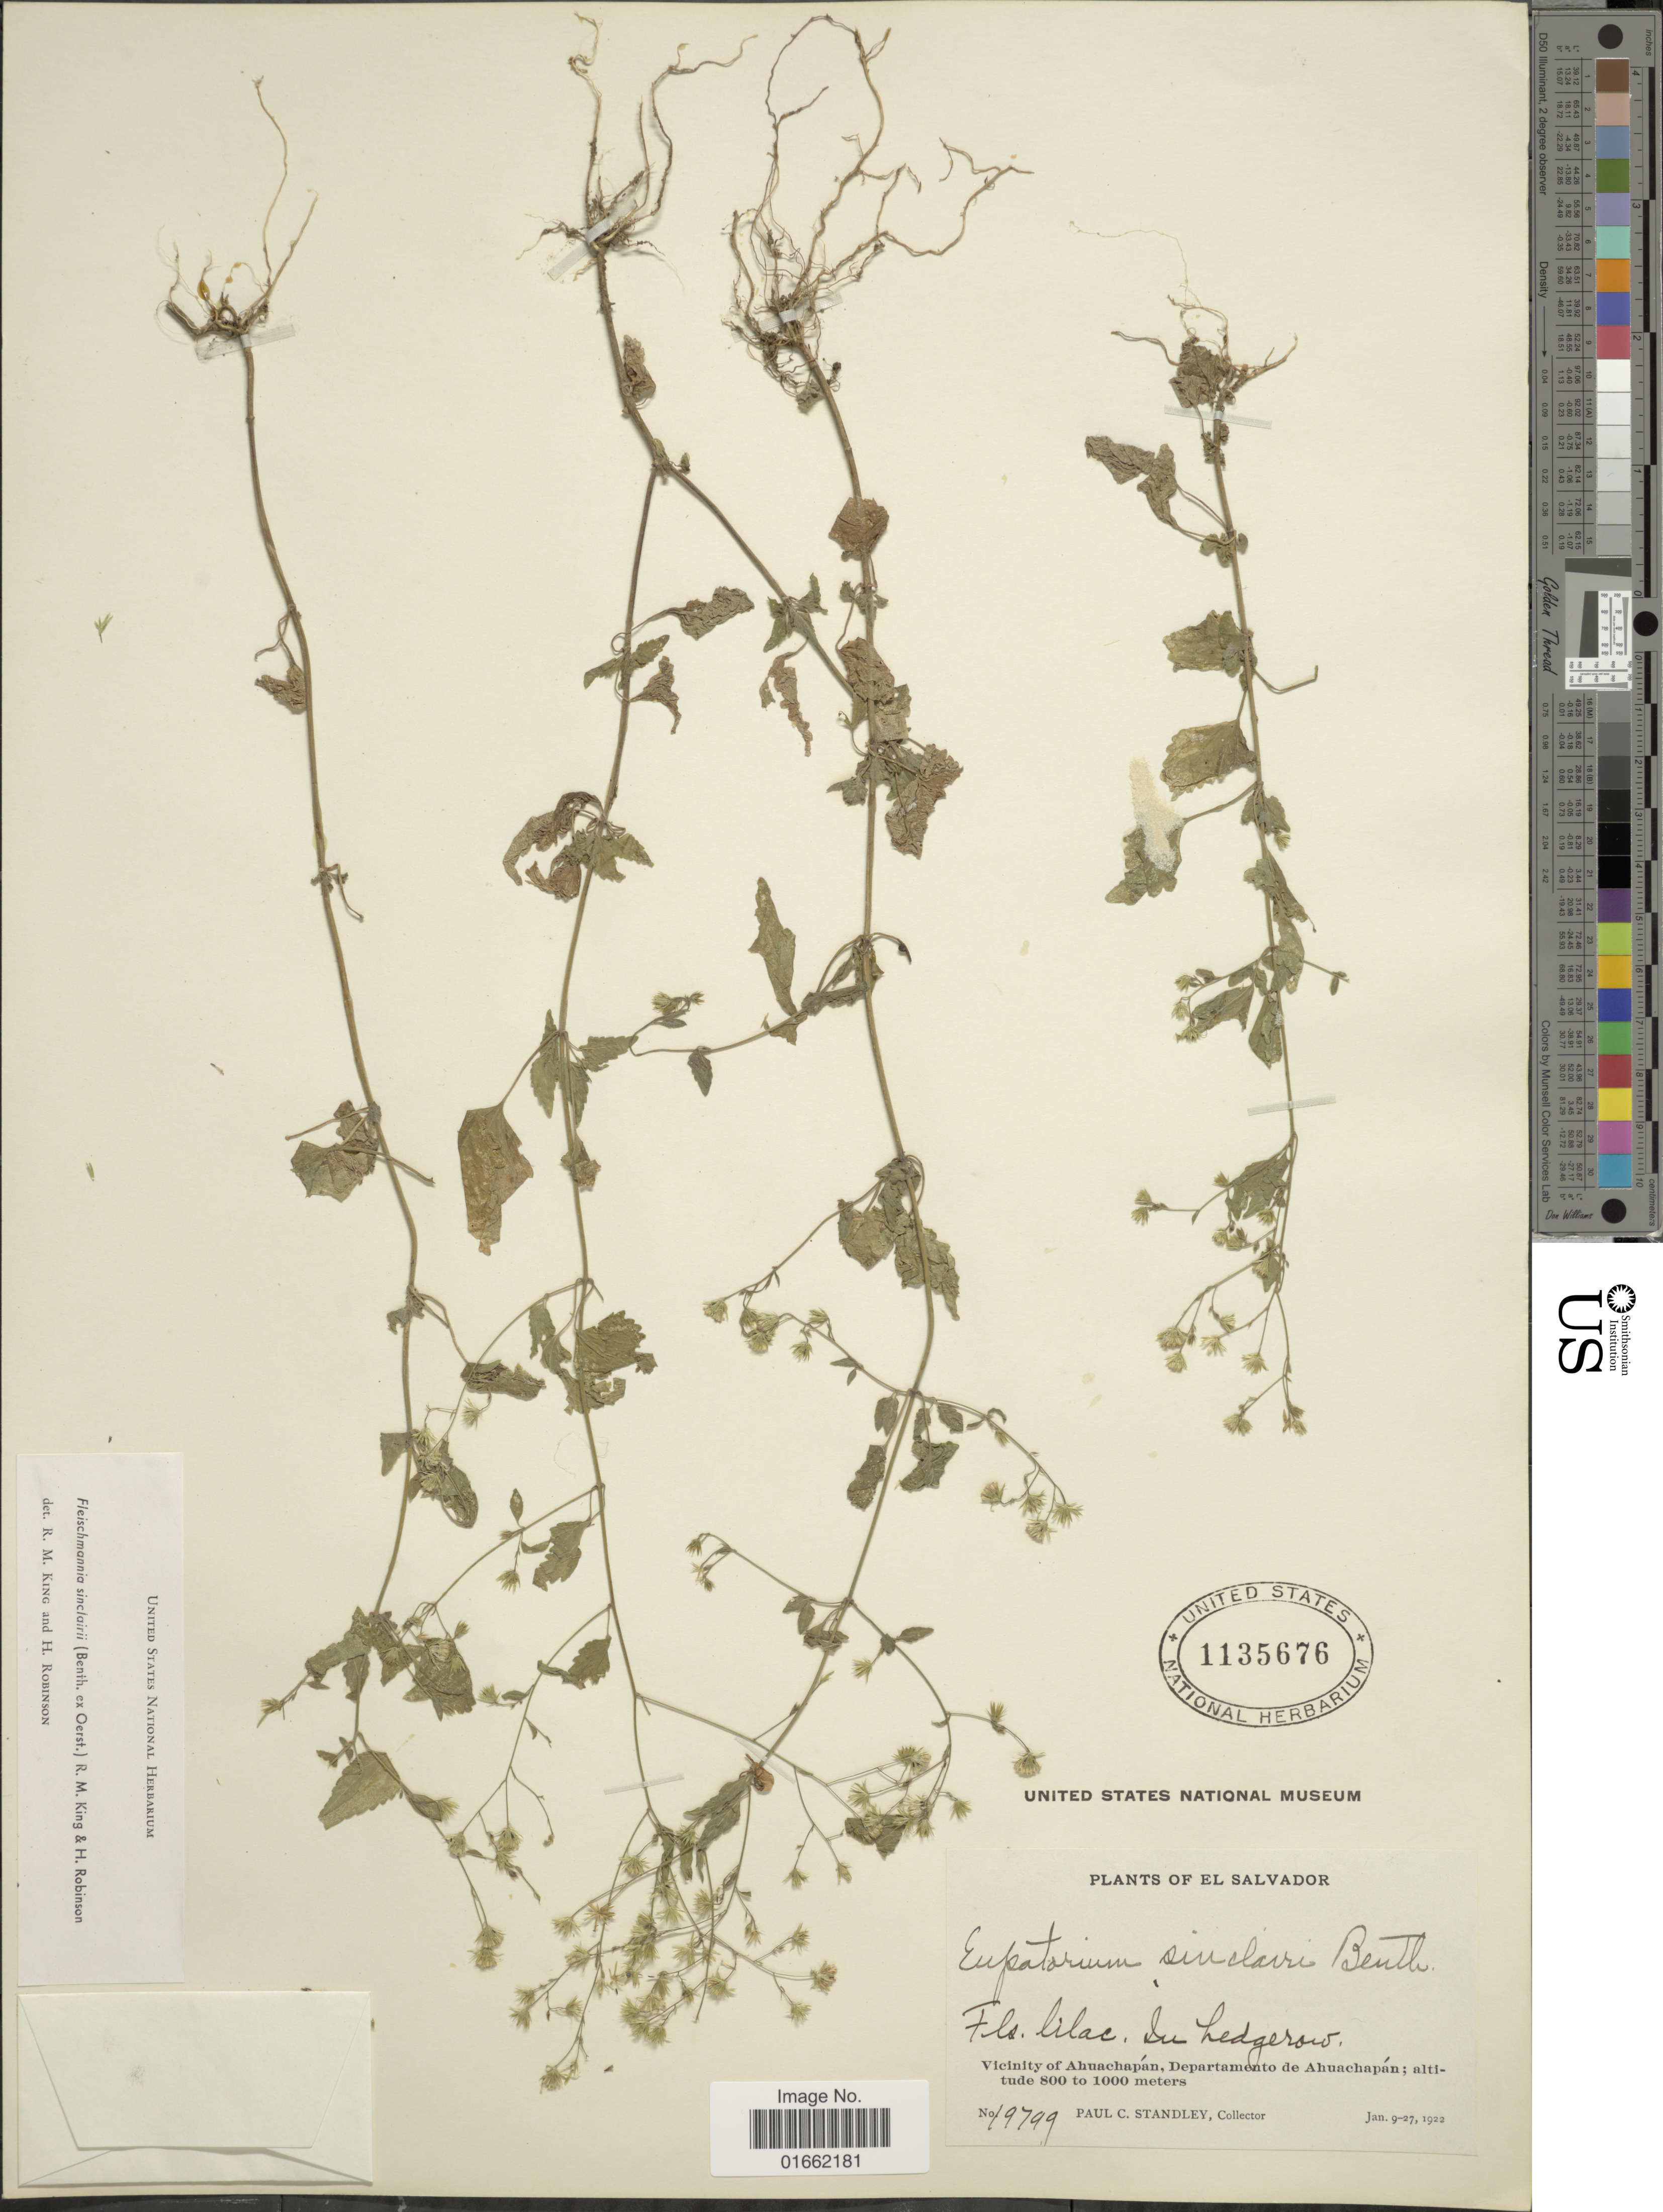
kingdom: Plantae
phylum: Tracheophyta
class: Magnoliopsida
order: Asterales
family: Asteraceae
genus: Fleischmannia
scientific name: Fleischmannia sinclairii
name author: (Benth. ex Oerst.) R.M. King & H. Rob.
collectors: P. C. Standley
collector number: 19799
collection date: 1922-01-09/1922-01-27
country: El Salvador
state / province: Ahuachapan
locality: Vicinity of Ahuachapán, Departamento de Ahuachapán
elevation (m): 800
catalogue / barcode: US 1135676